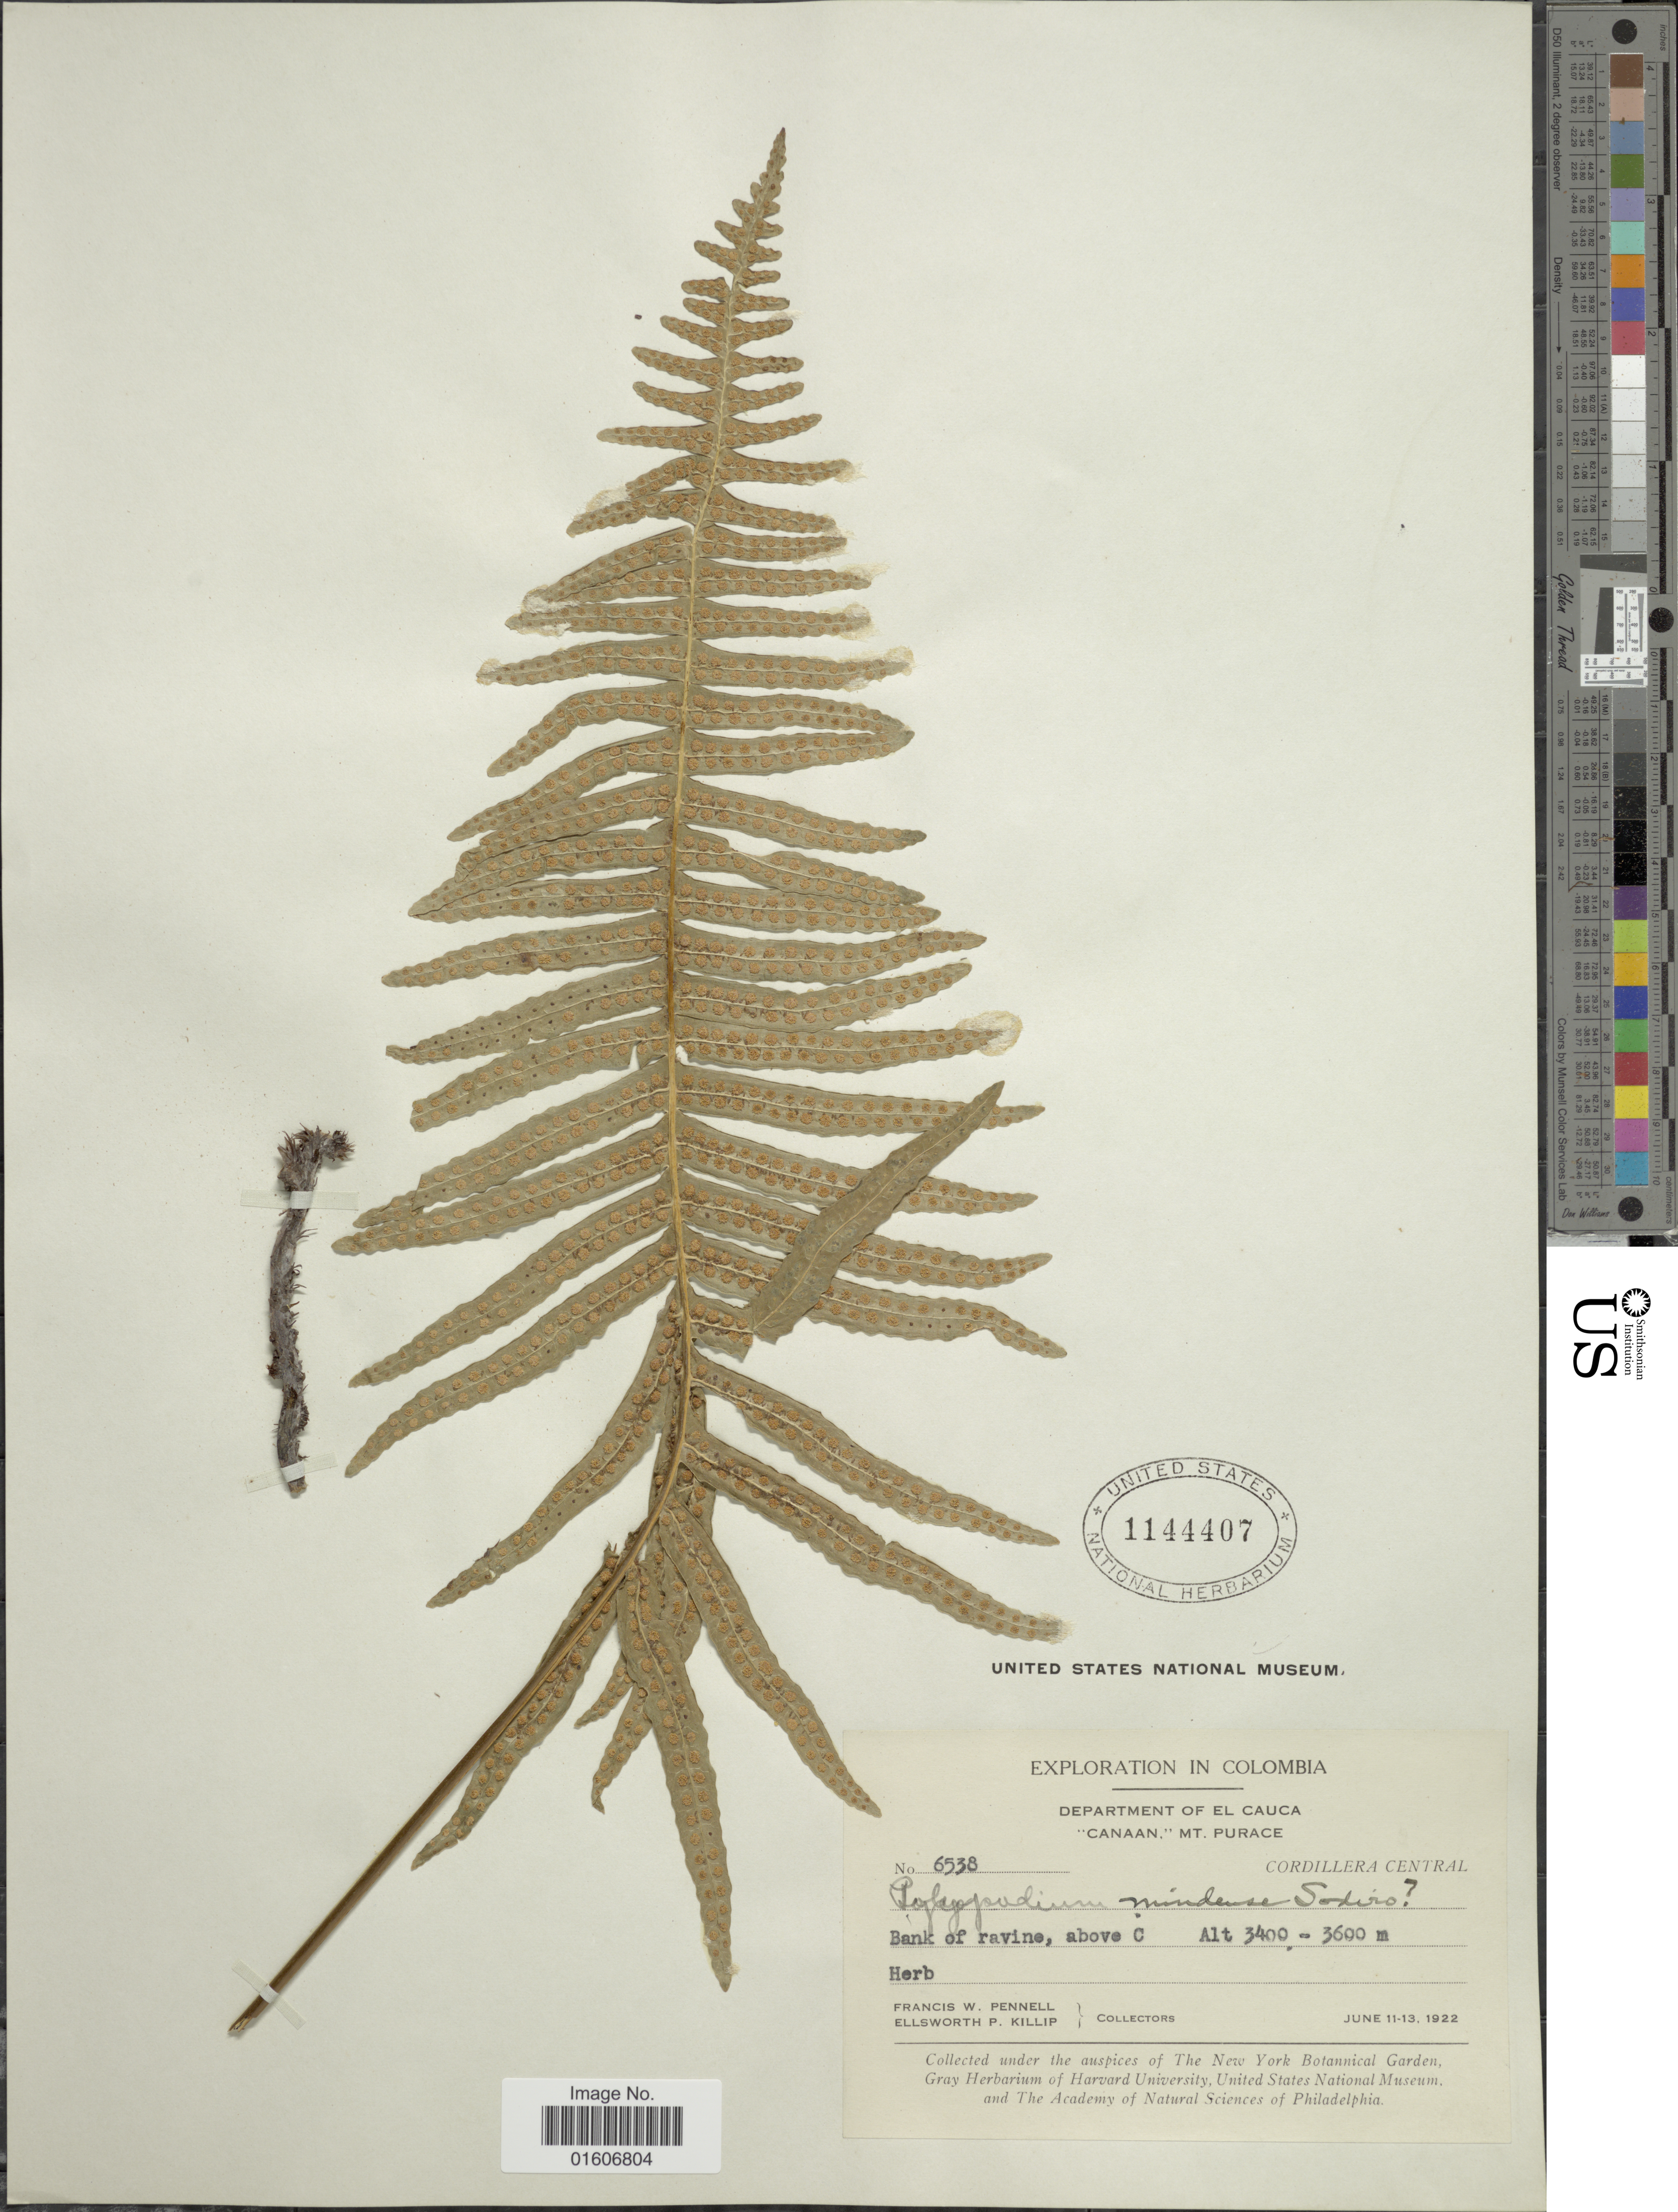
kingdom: Plantae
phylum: Tracheophyta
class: Polypodiopsida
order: Polypodiales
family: Polypodiaceae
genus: Serpocaulon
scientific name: Serpocaulon mindense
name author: (Sodiro)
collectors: F. W. Pennell & E. P. Killip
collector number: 6538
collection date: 1922-06-11/1922-06-13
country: Colombia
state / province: Cauca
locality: Department of El Cauca 'Canaan,' Mt. Purace, Cordillera Central, Bank of ravine, above C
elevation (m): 3400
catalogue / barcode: US 1144407